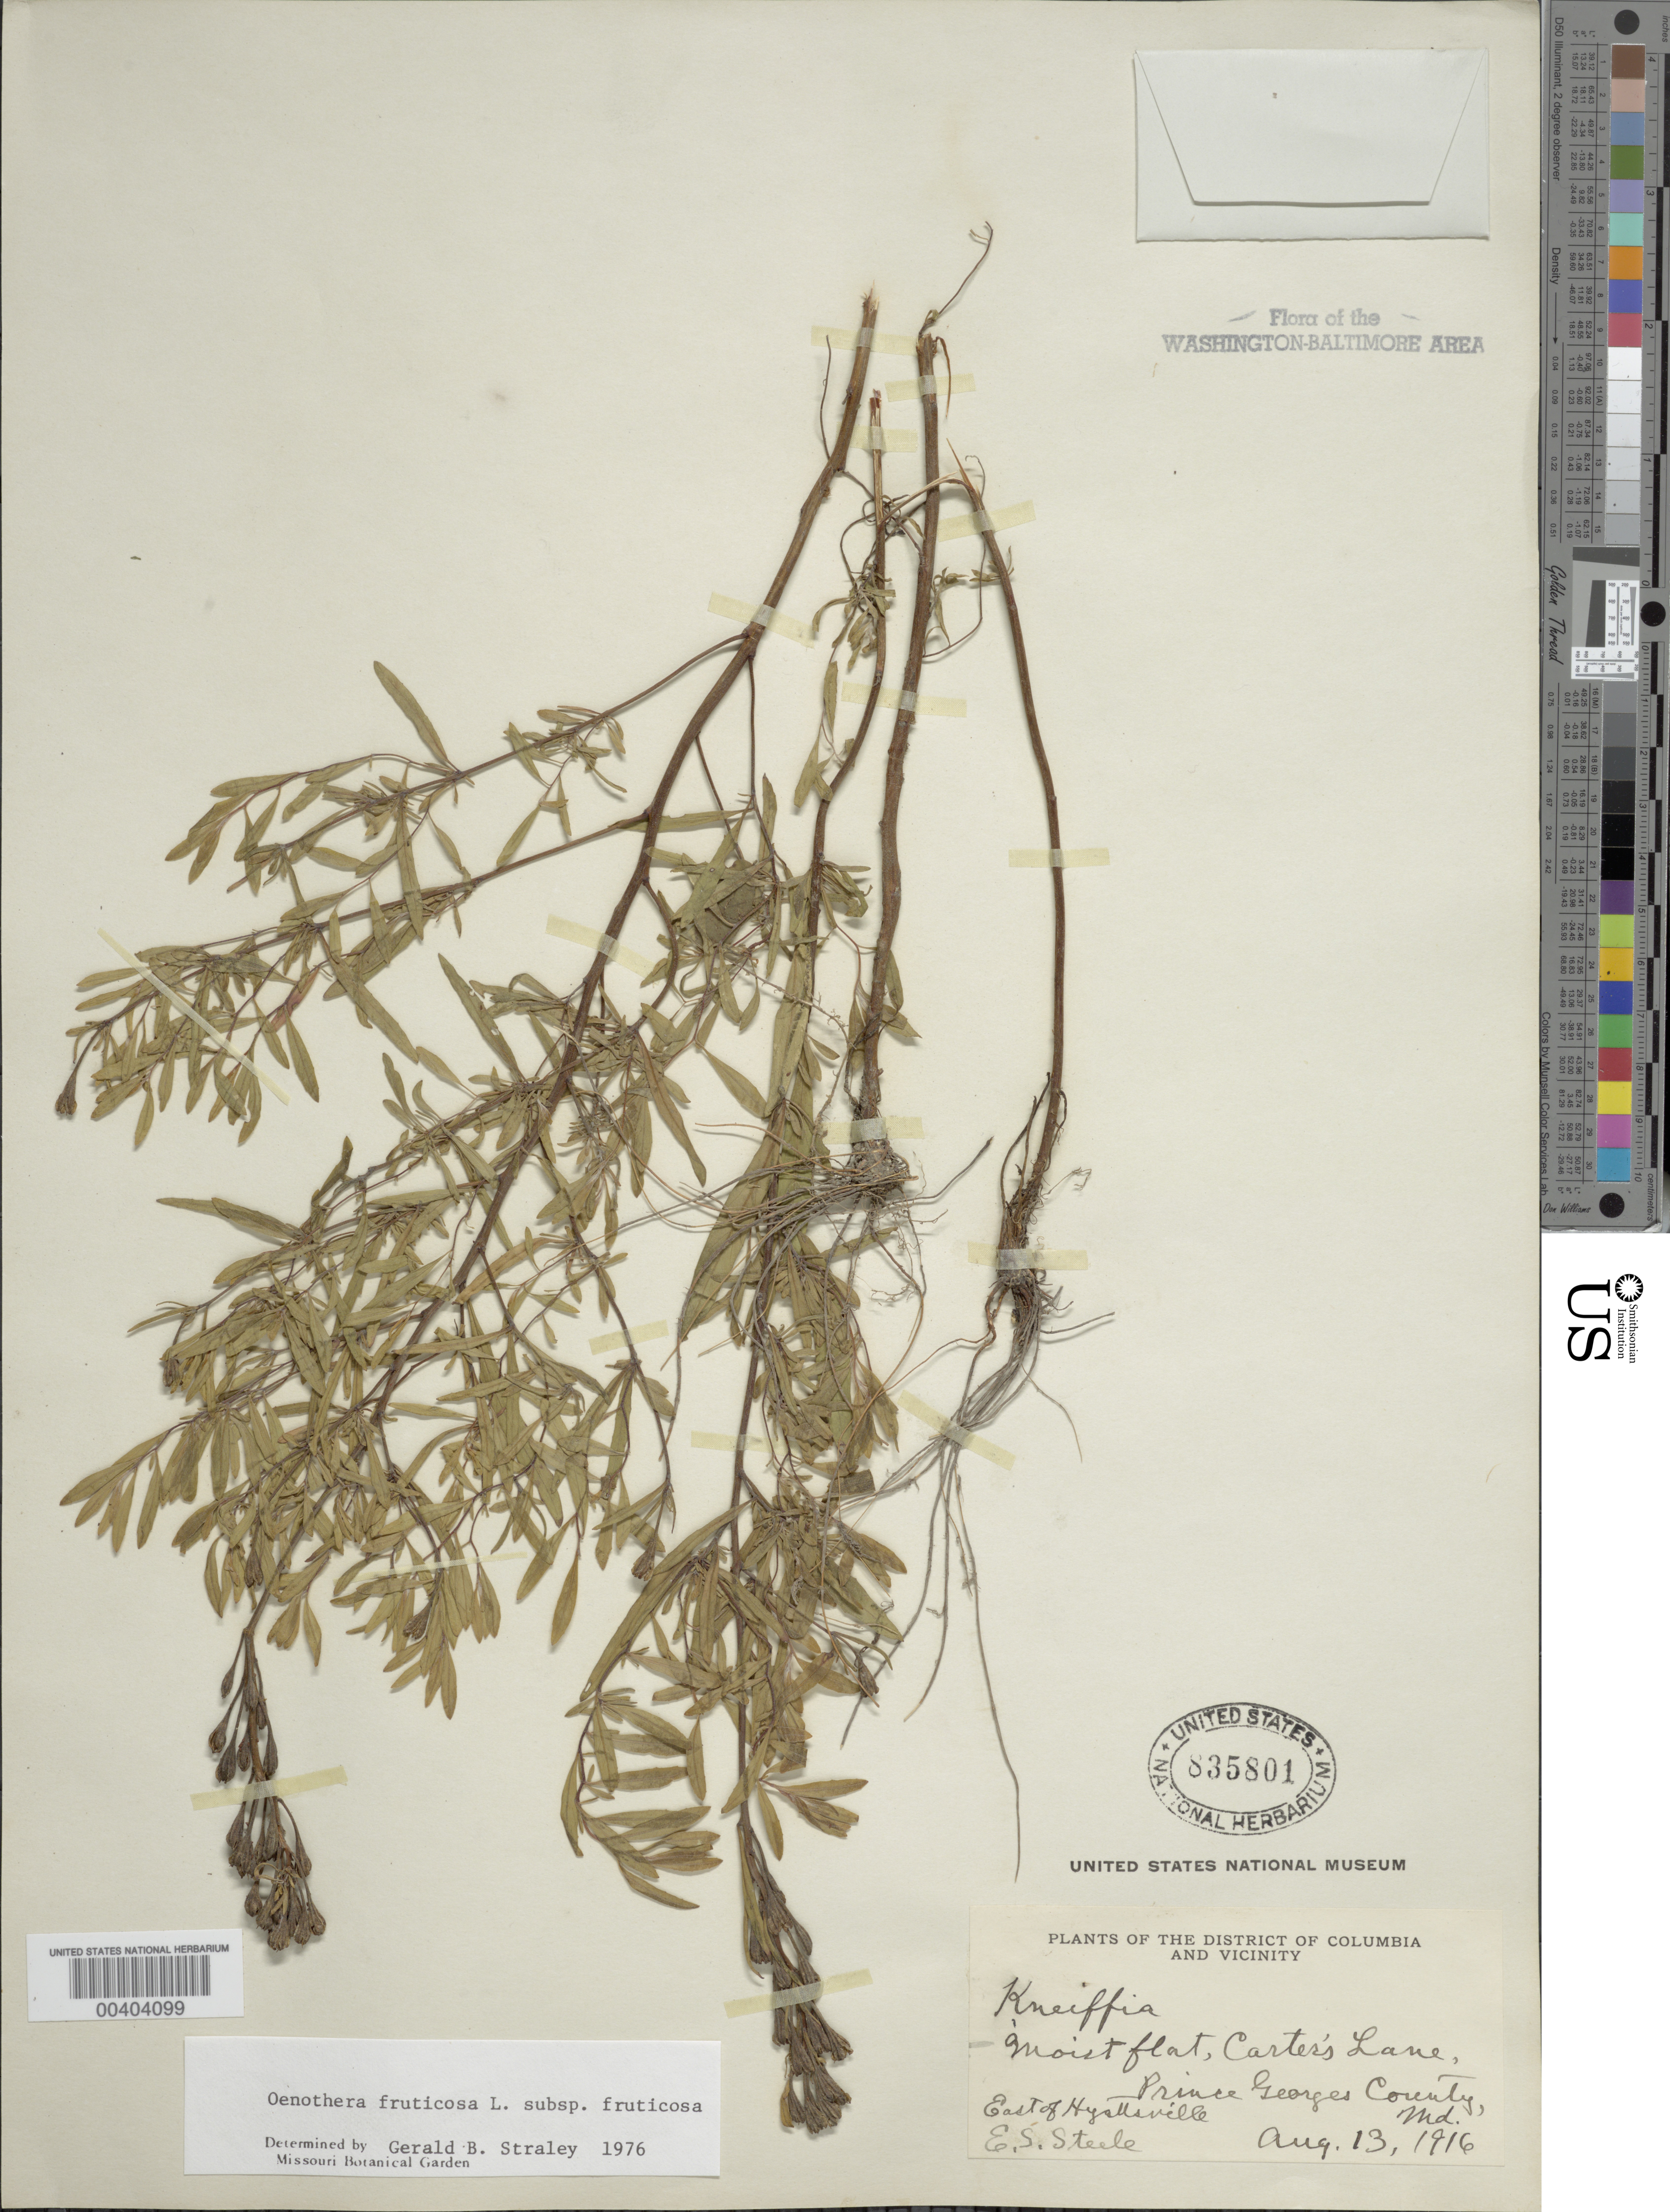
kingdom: Plantae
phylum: Tracheophyta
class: Magnoliopsida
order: Myrtales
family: Onagraceae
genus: Oenothera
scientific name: Oenothera fruticosa subsp. fruticosa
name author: L.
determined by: Straley, G. B.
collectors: E. Steele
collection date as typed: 13 Aug 1916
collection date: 1916-08-13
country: United States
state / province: Maryland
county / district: Prince George's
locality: Carters Lane, E of Hyattsville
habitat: Moist flat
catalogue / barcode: US 835801